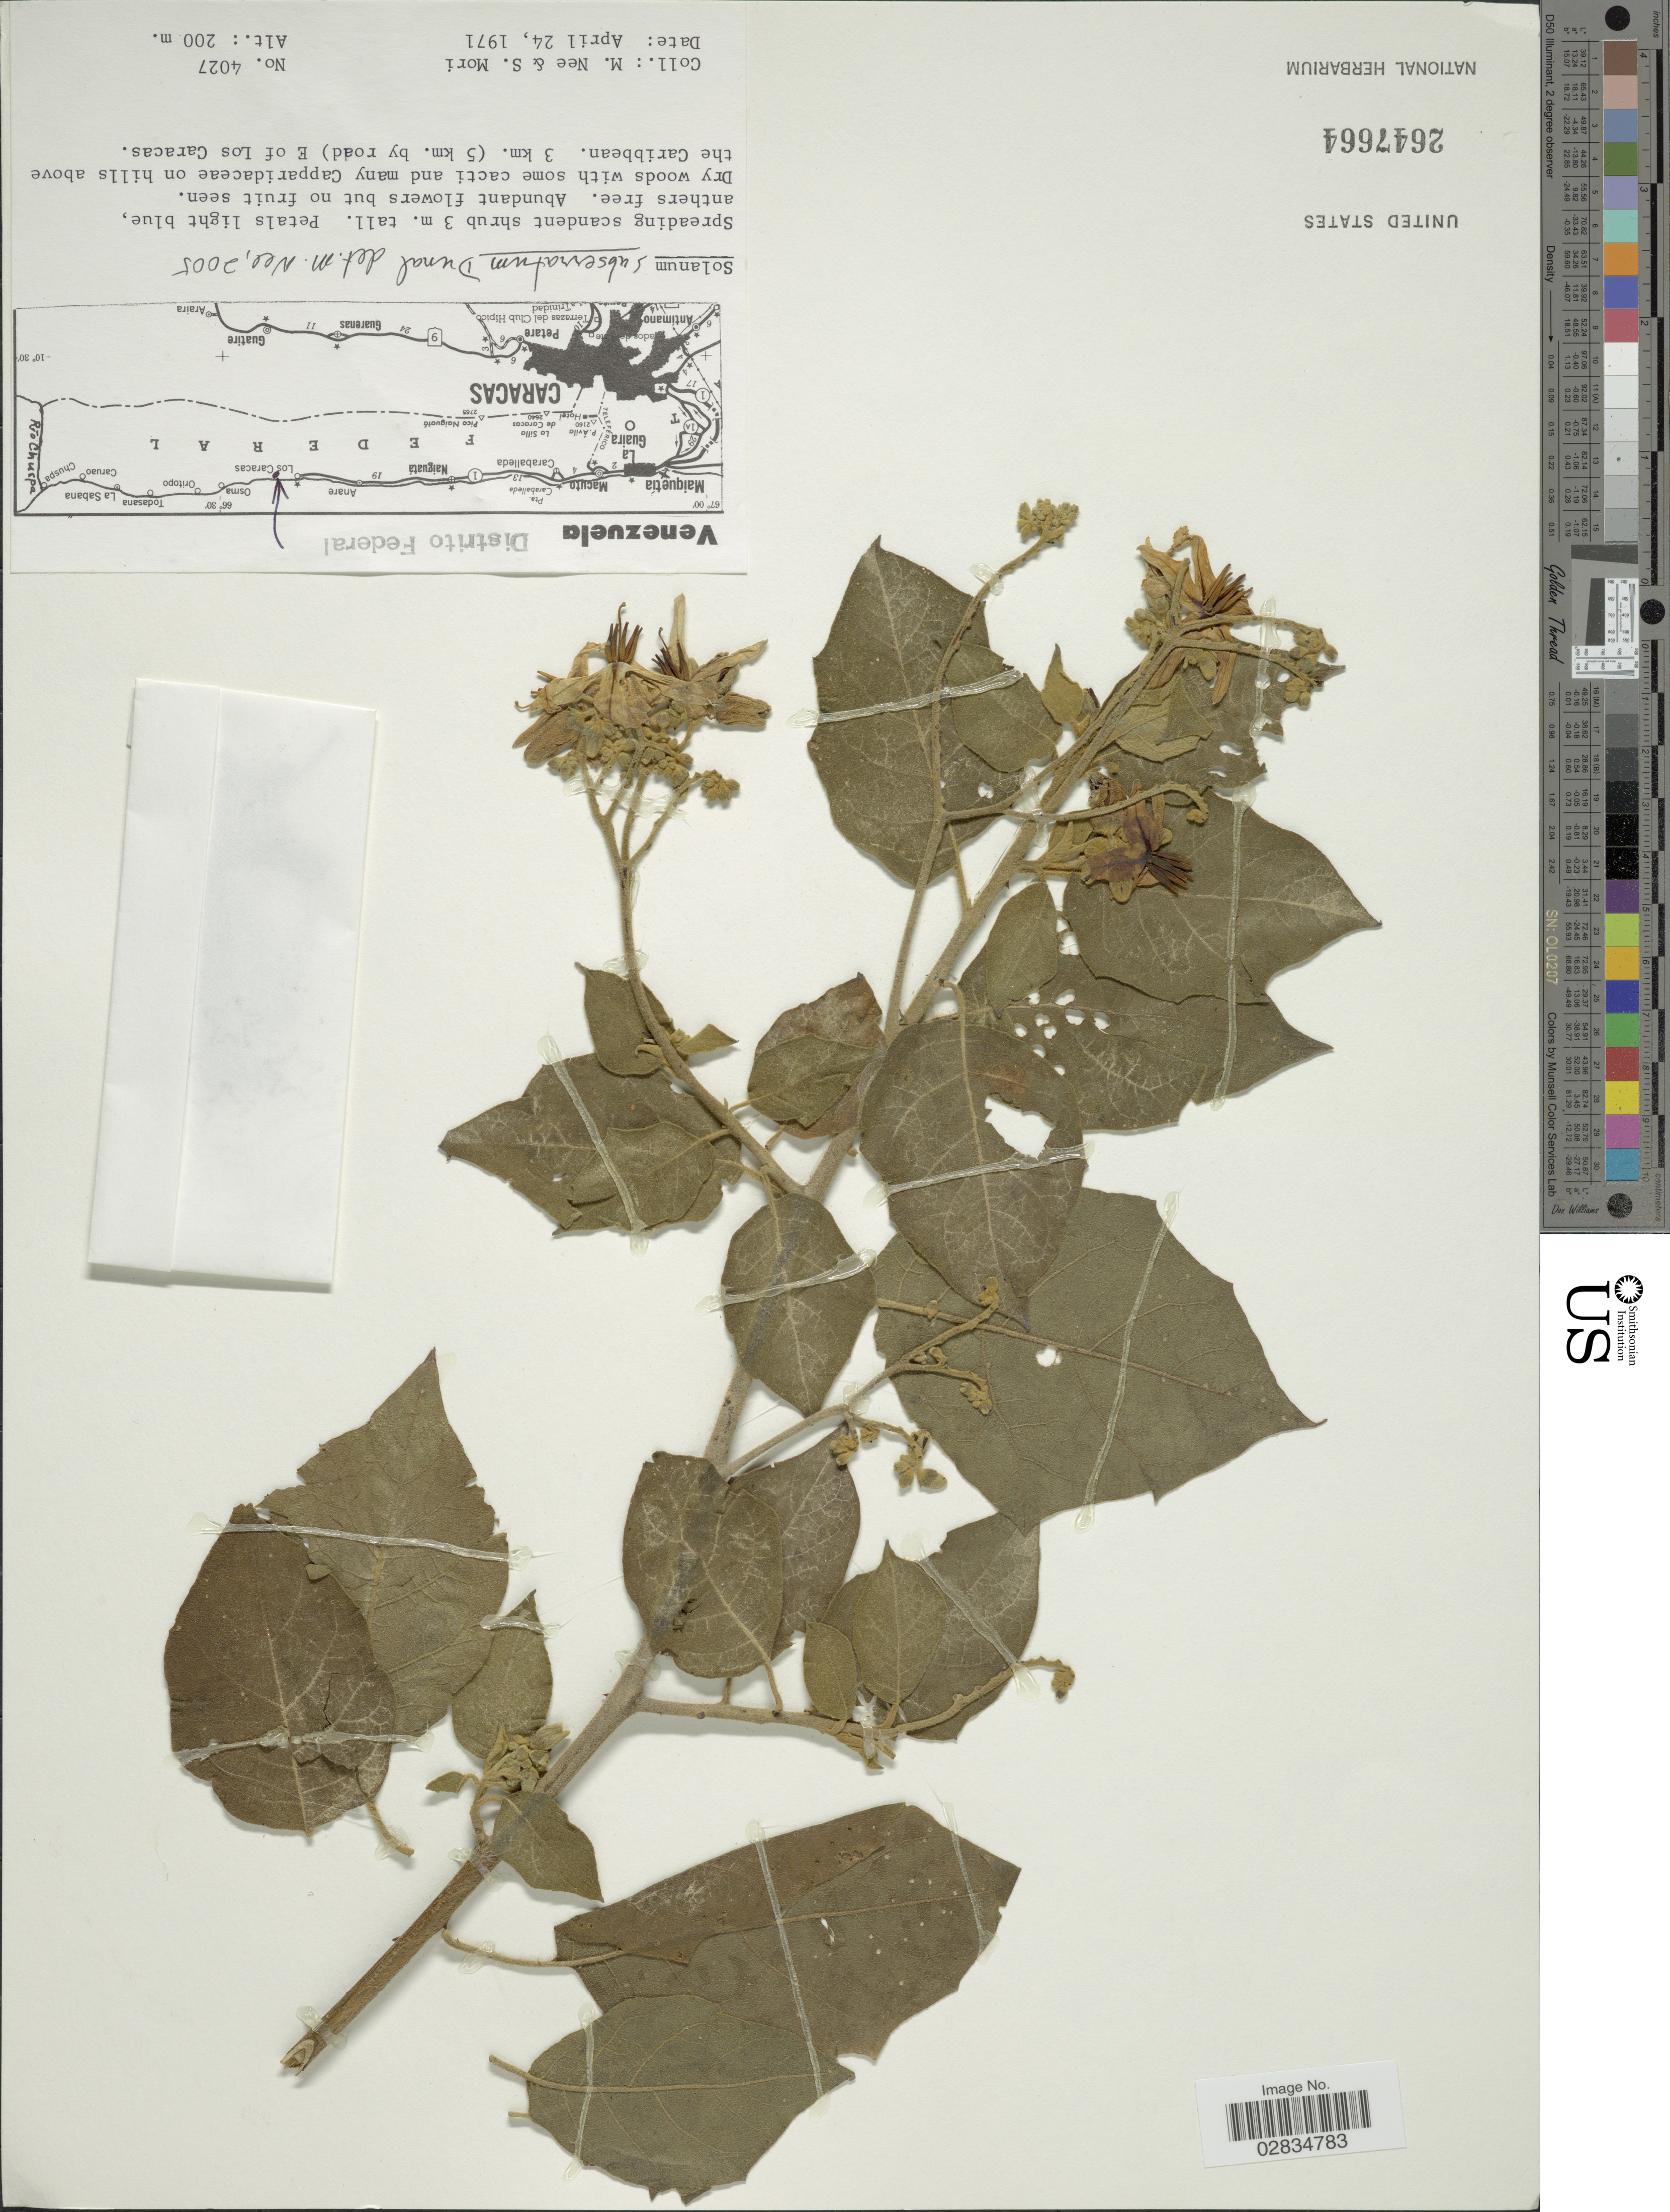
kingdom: Plantae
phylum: Tracheophyta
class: Magnoliopsida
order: Solanales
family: Solanaceae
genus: Solanum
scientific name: Solanum subserratum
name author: Dunal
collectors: M. Nee & S. Mori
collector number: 4027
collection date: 1971-04-24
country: Venezuela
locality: Distrito Federal, on hills above the Caribbean, 3 km. (5 km. by road) E of Los Caracas.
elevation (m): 200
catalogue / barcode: US 2647664